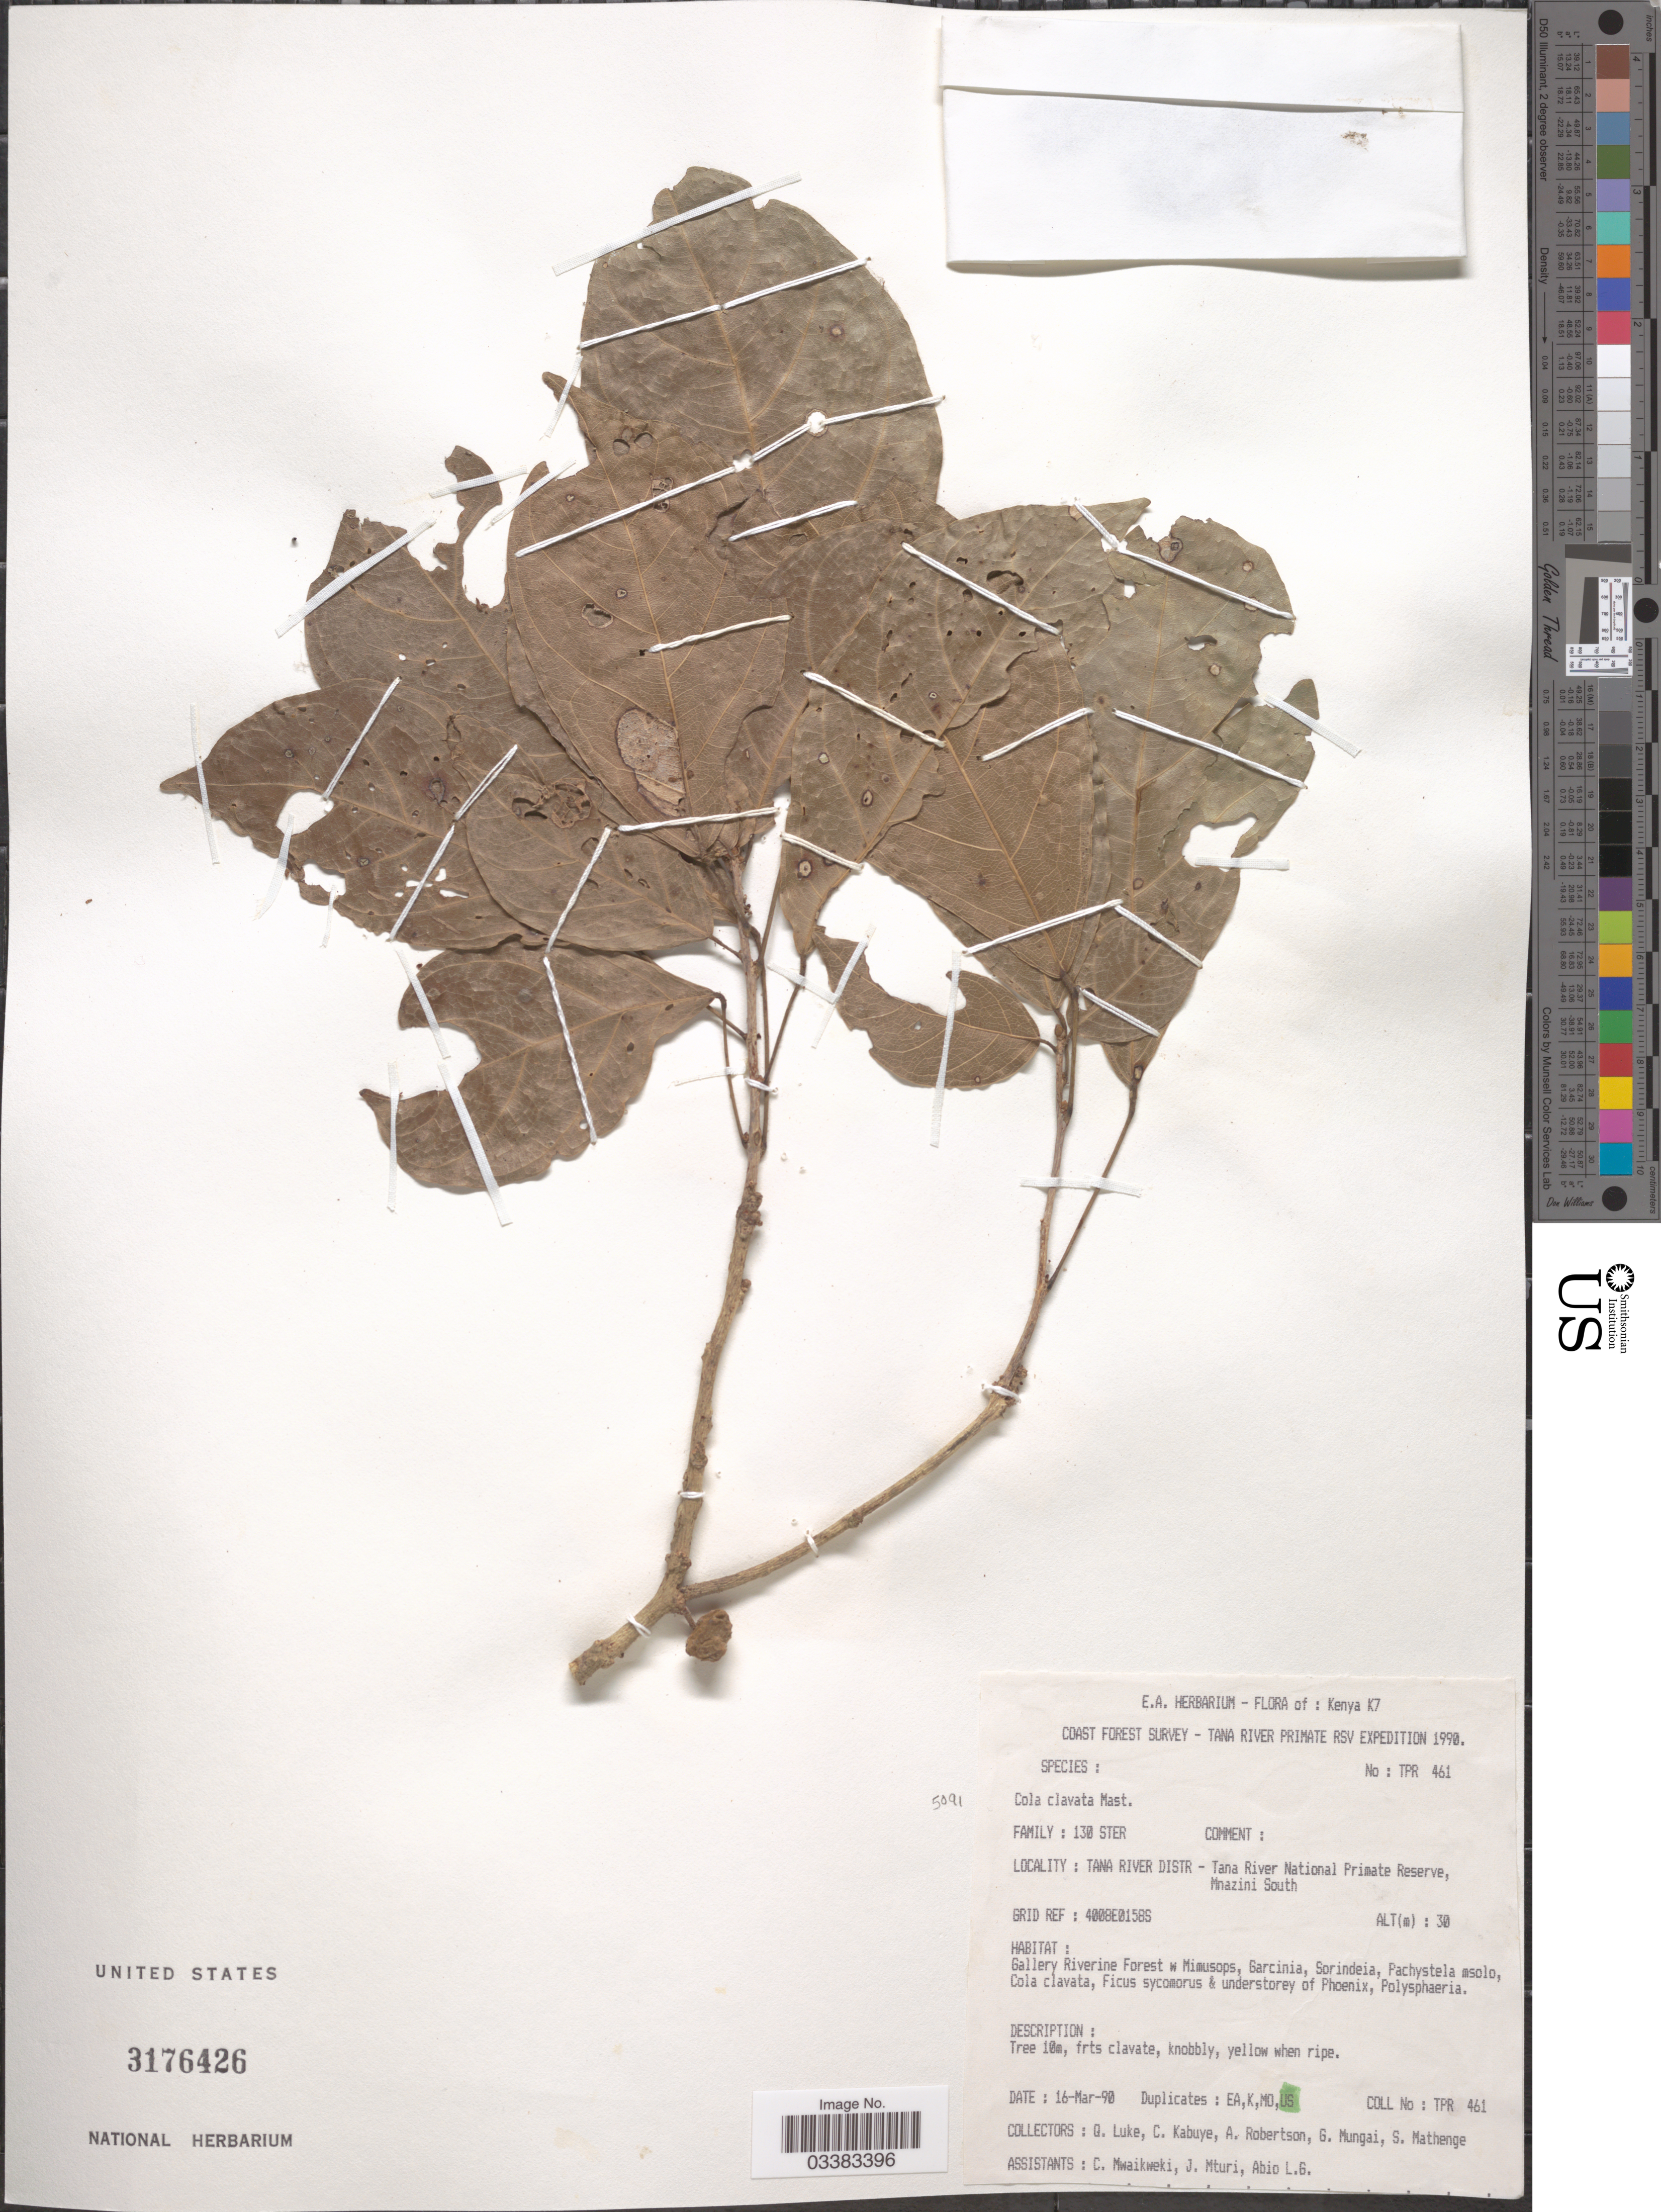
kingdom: Plantae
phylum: Tracheophyta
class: Magnoliopsida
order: Malvales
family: Malvaceae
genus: Cola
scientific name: Cola clavata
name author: Mast.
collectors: Q. Luke, C. Kabuye, A. Robertson, G. Mungai & S. Mathenge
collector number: TPR 461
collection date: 1990-03-16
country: Kenya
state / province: Tana River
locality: Kenya K7. Tana River Distr - Tana River National Primate Reserve, Mnazini South.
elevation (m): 30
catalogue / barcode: US 3176426